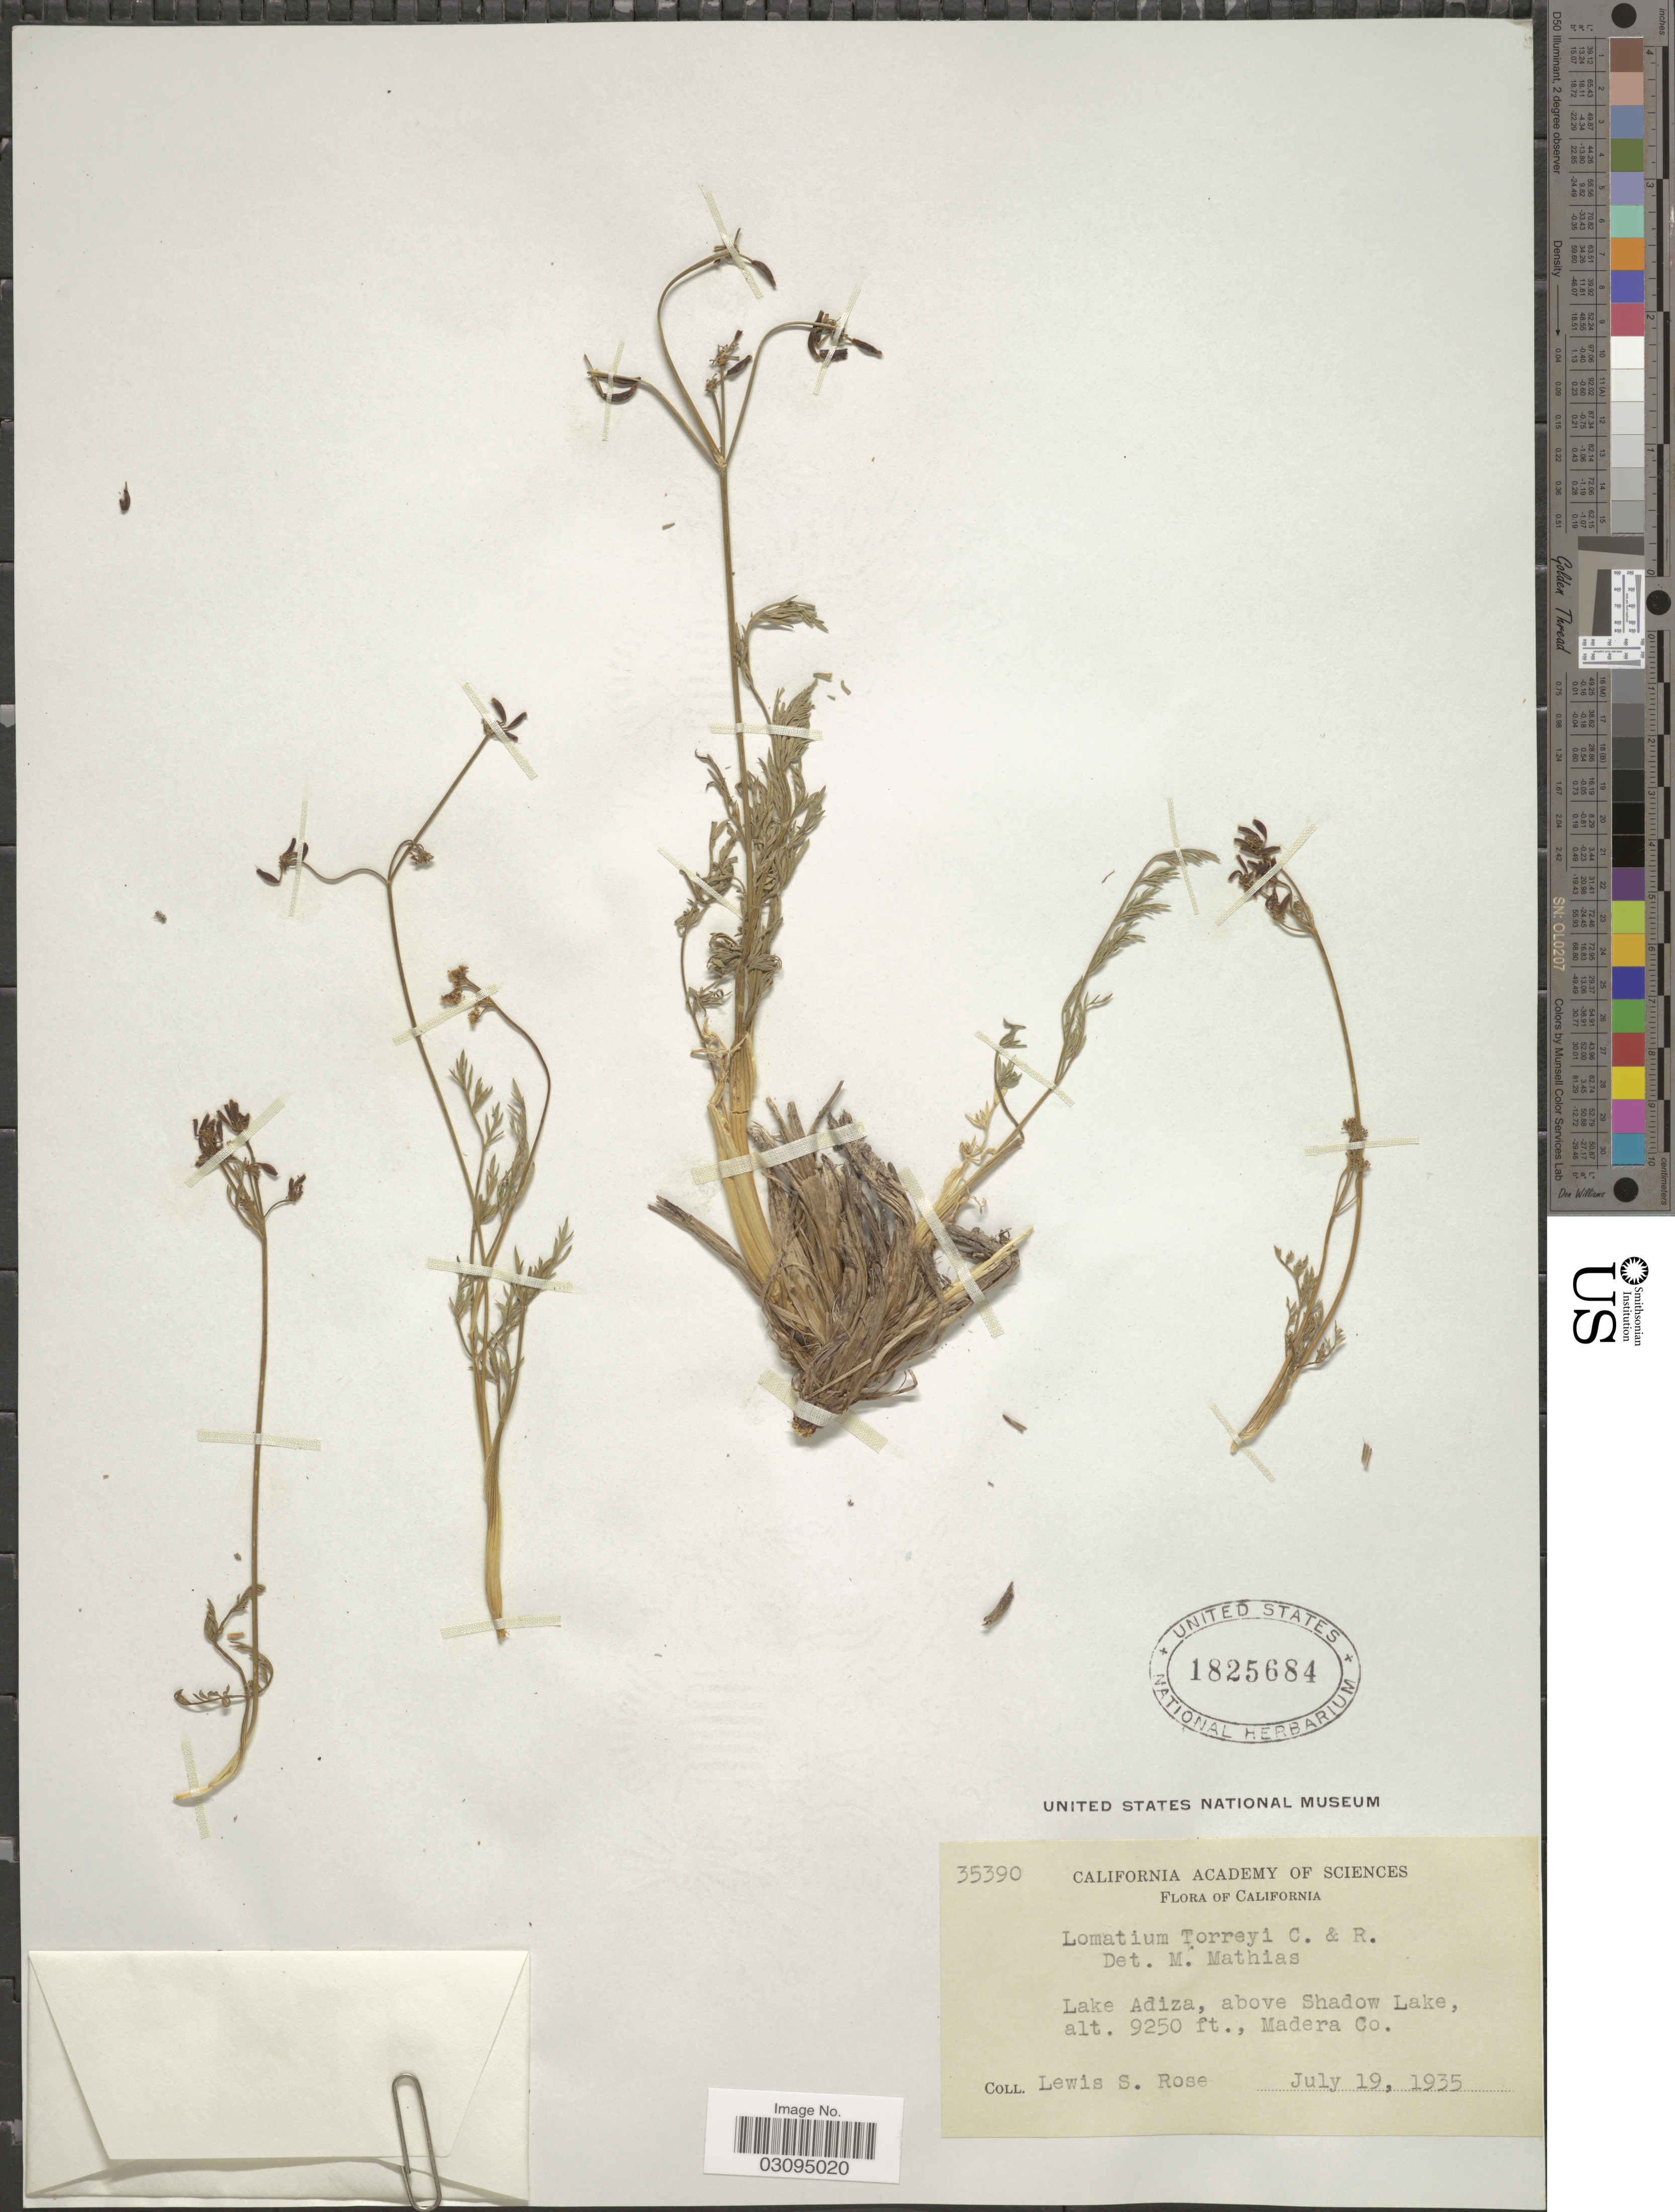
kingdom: Plantae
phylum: Tracheophyta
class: Magnoliopsida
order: Apiales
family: Apiaceae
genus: Lomatium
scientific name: Lomatium torreyi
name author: (J.M. Coult. & Rose) J.M. Coult. & Rose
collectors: L. S. Rose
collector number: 35390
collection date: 1935-07-19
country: United States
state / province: California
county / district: Madera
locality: Lake Adiza, above Shadow Lake, Madera Co.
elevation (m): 2819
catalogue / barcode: US 1825684